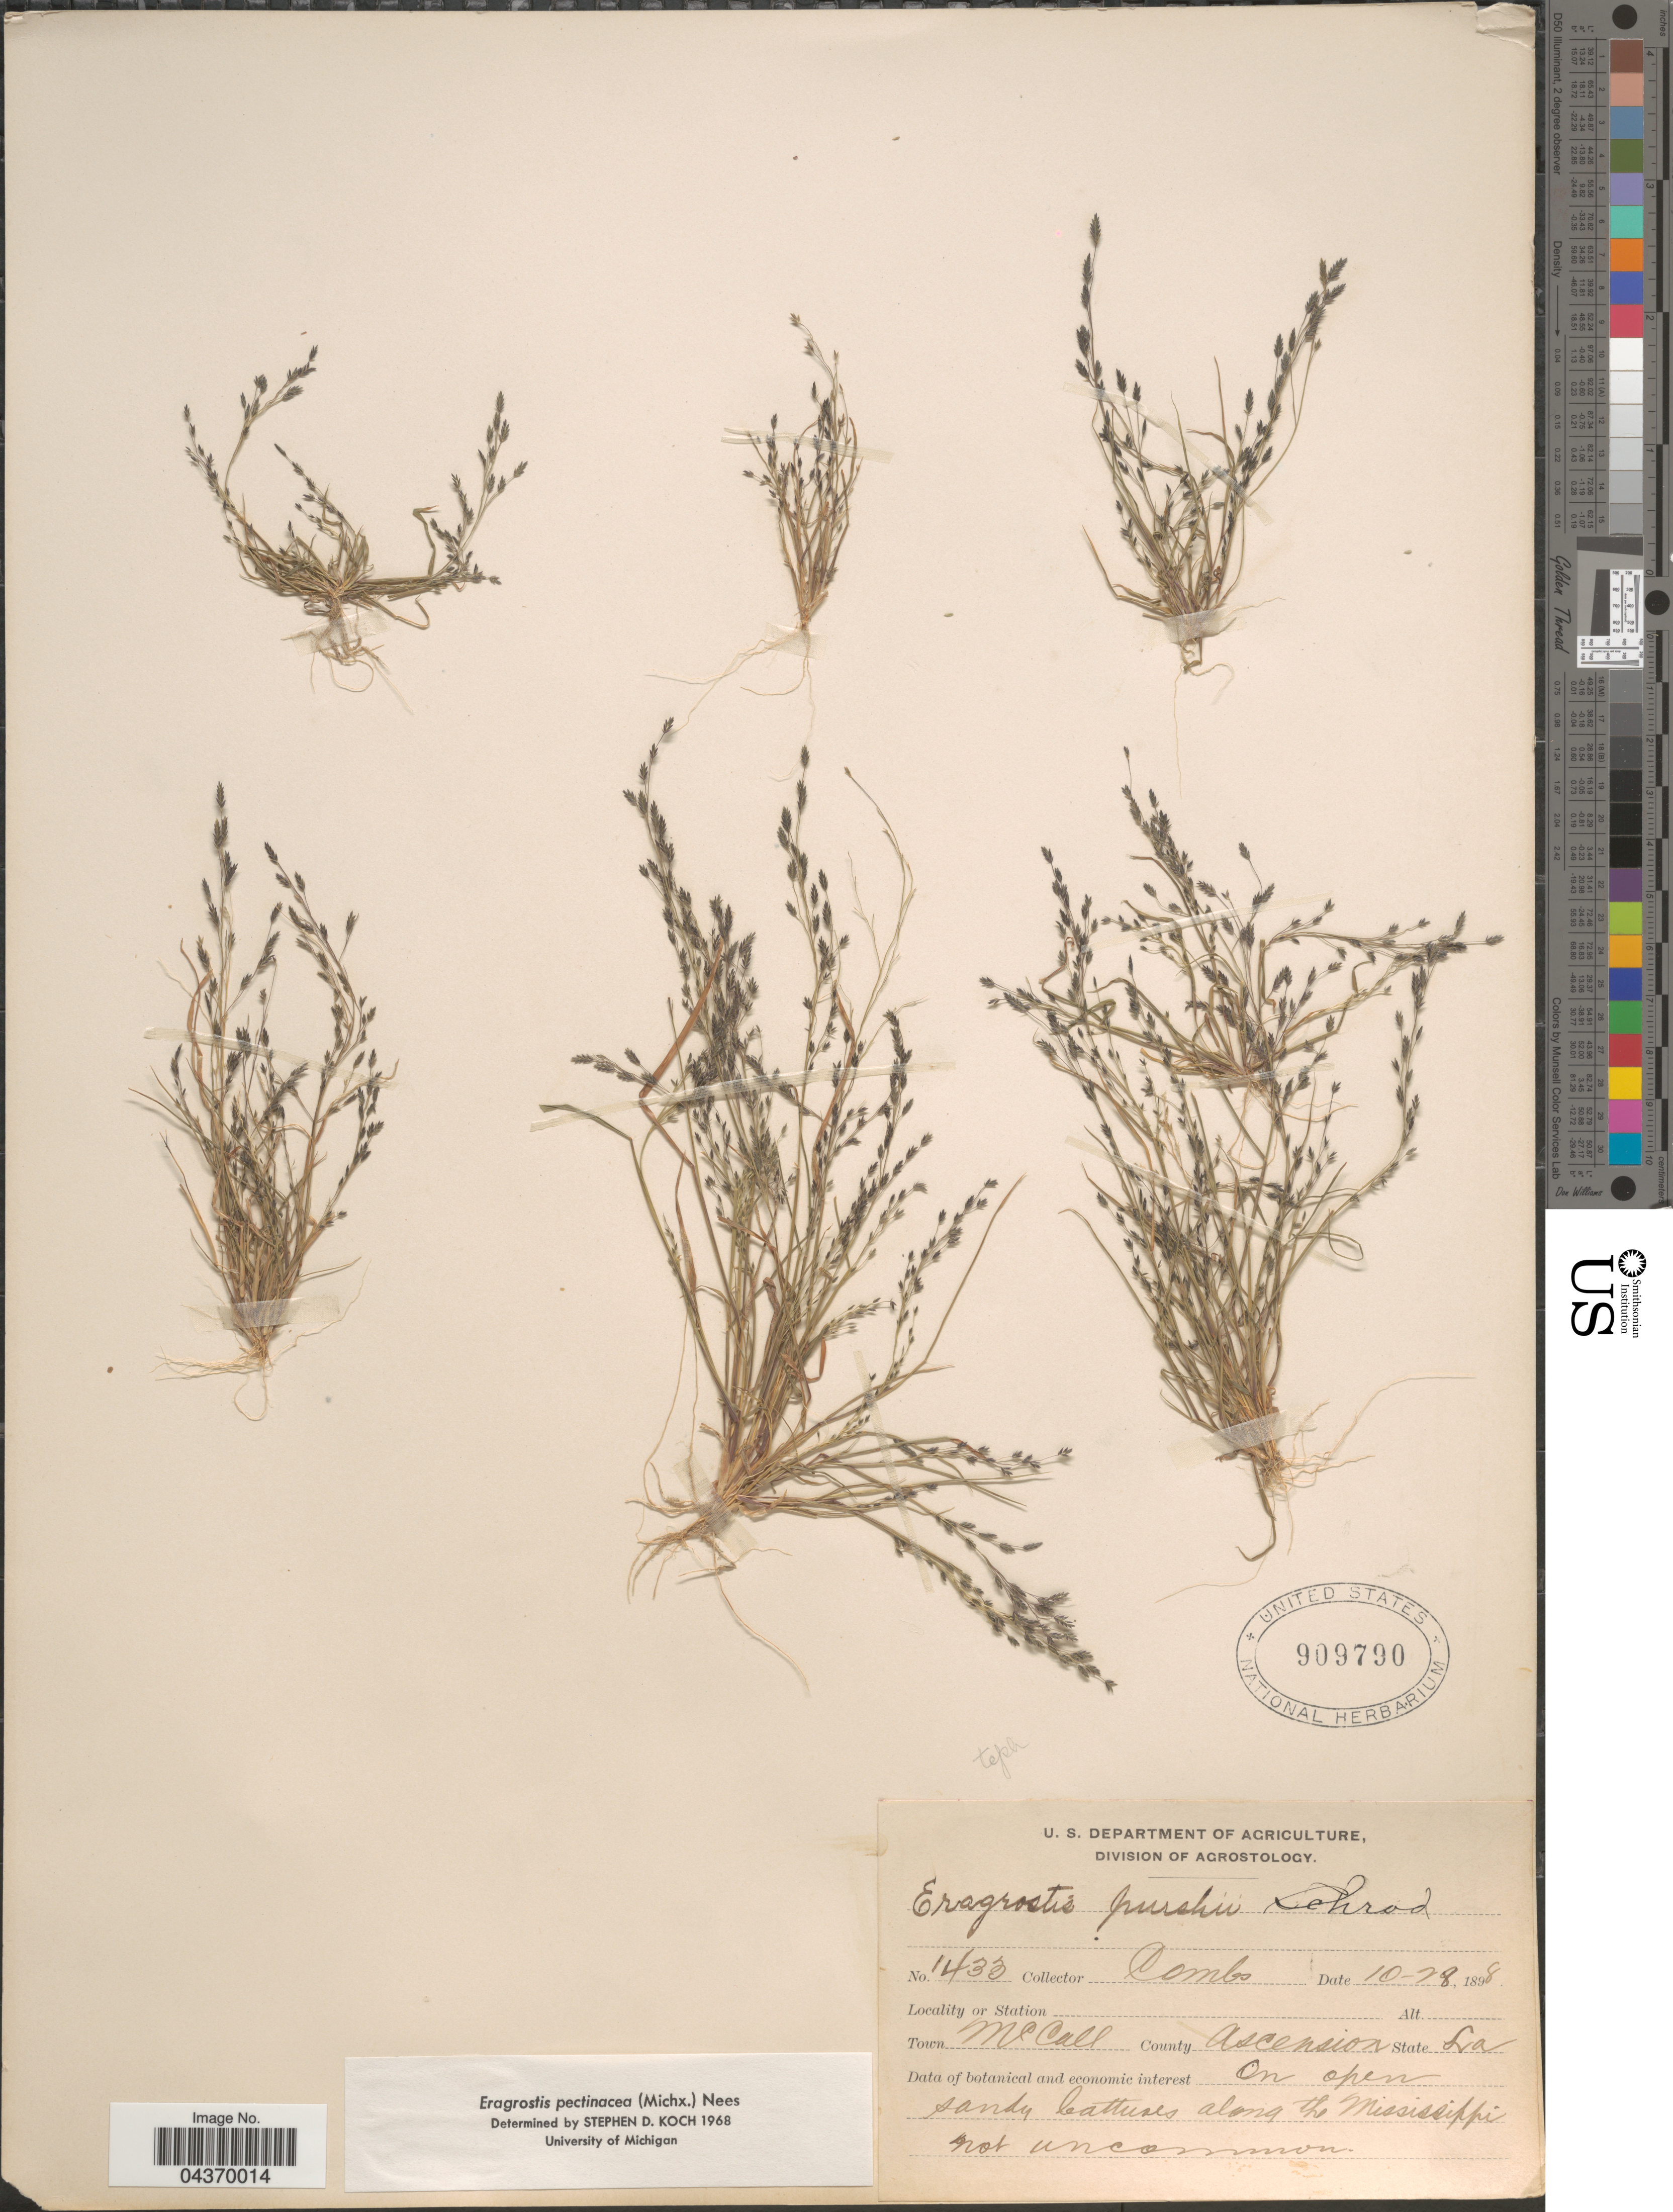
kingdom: Plantae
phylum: Tracheophyta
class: Liliopsida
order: Poales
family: Poaceae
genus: Eragrostis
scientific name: Eragrostis pectinacea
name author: (Michx.) Nees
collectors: -. Combs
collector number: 1433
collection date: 1898-10-28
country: United States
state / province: Louisiana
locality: Town McCall. County Ascension. On open sandy battures along the Mississippi.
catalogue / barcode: US 909790